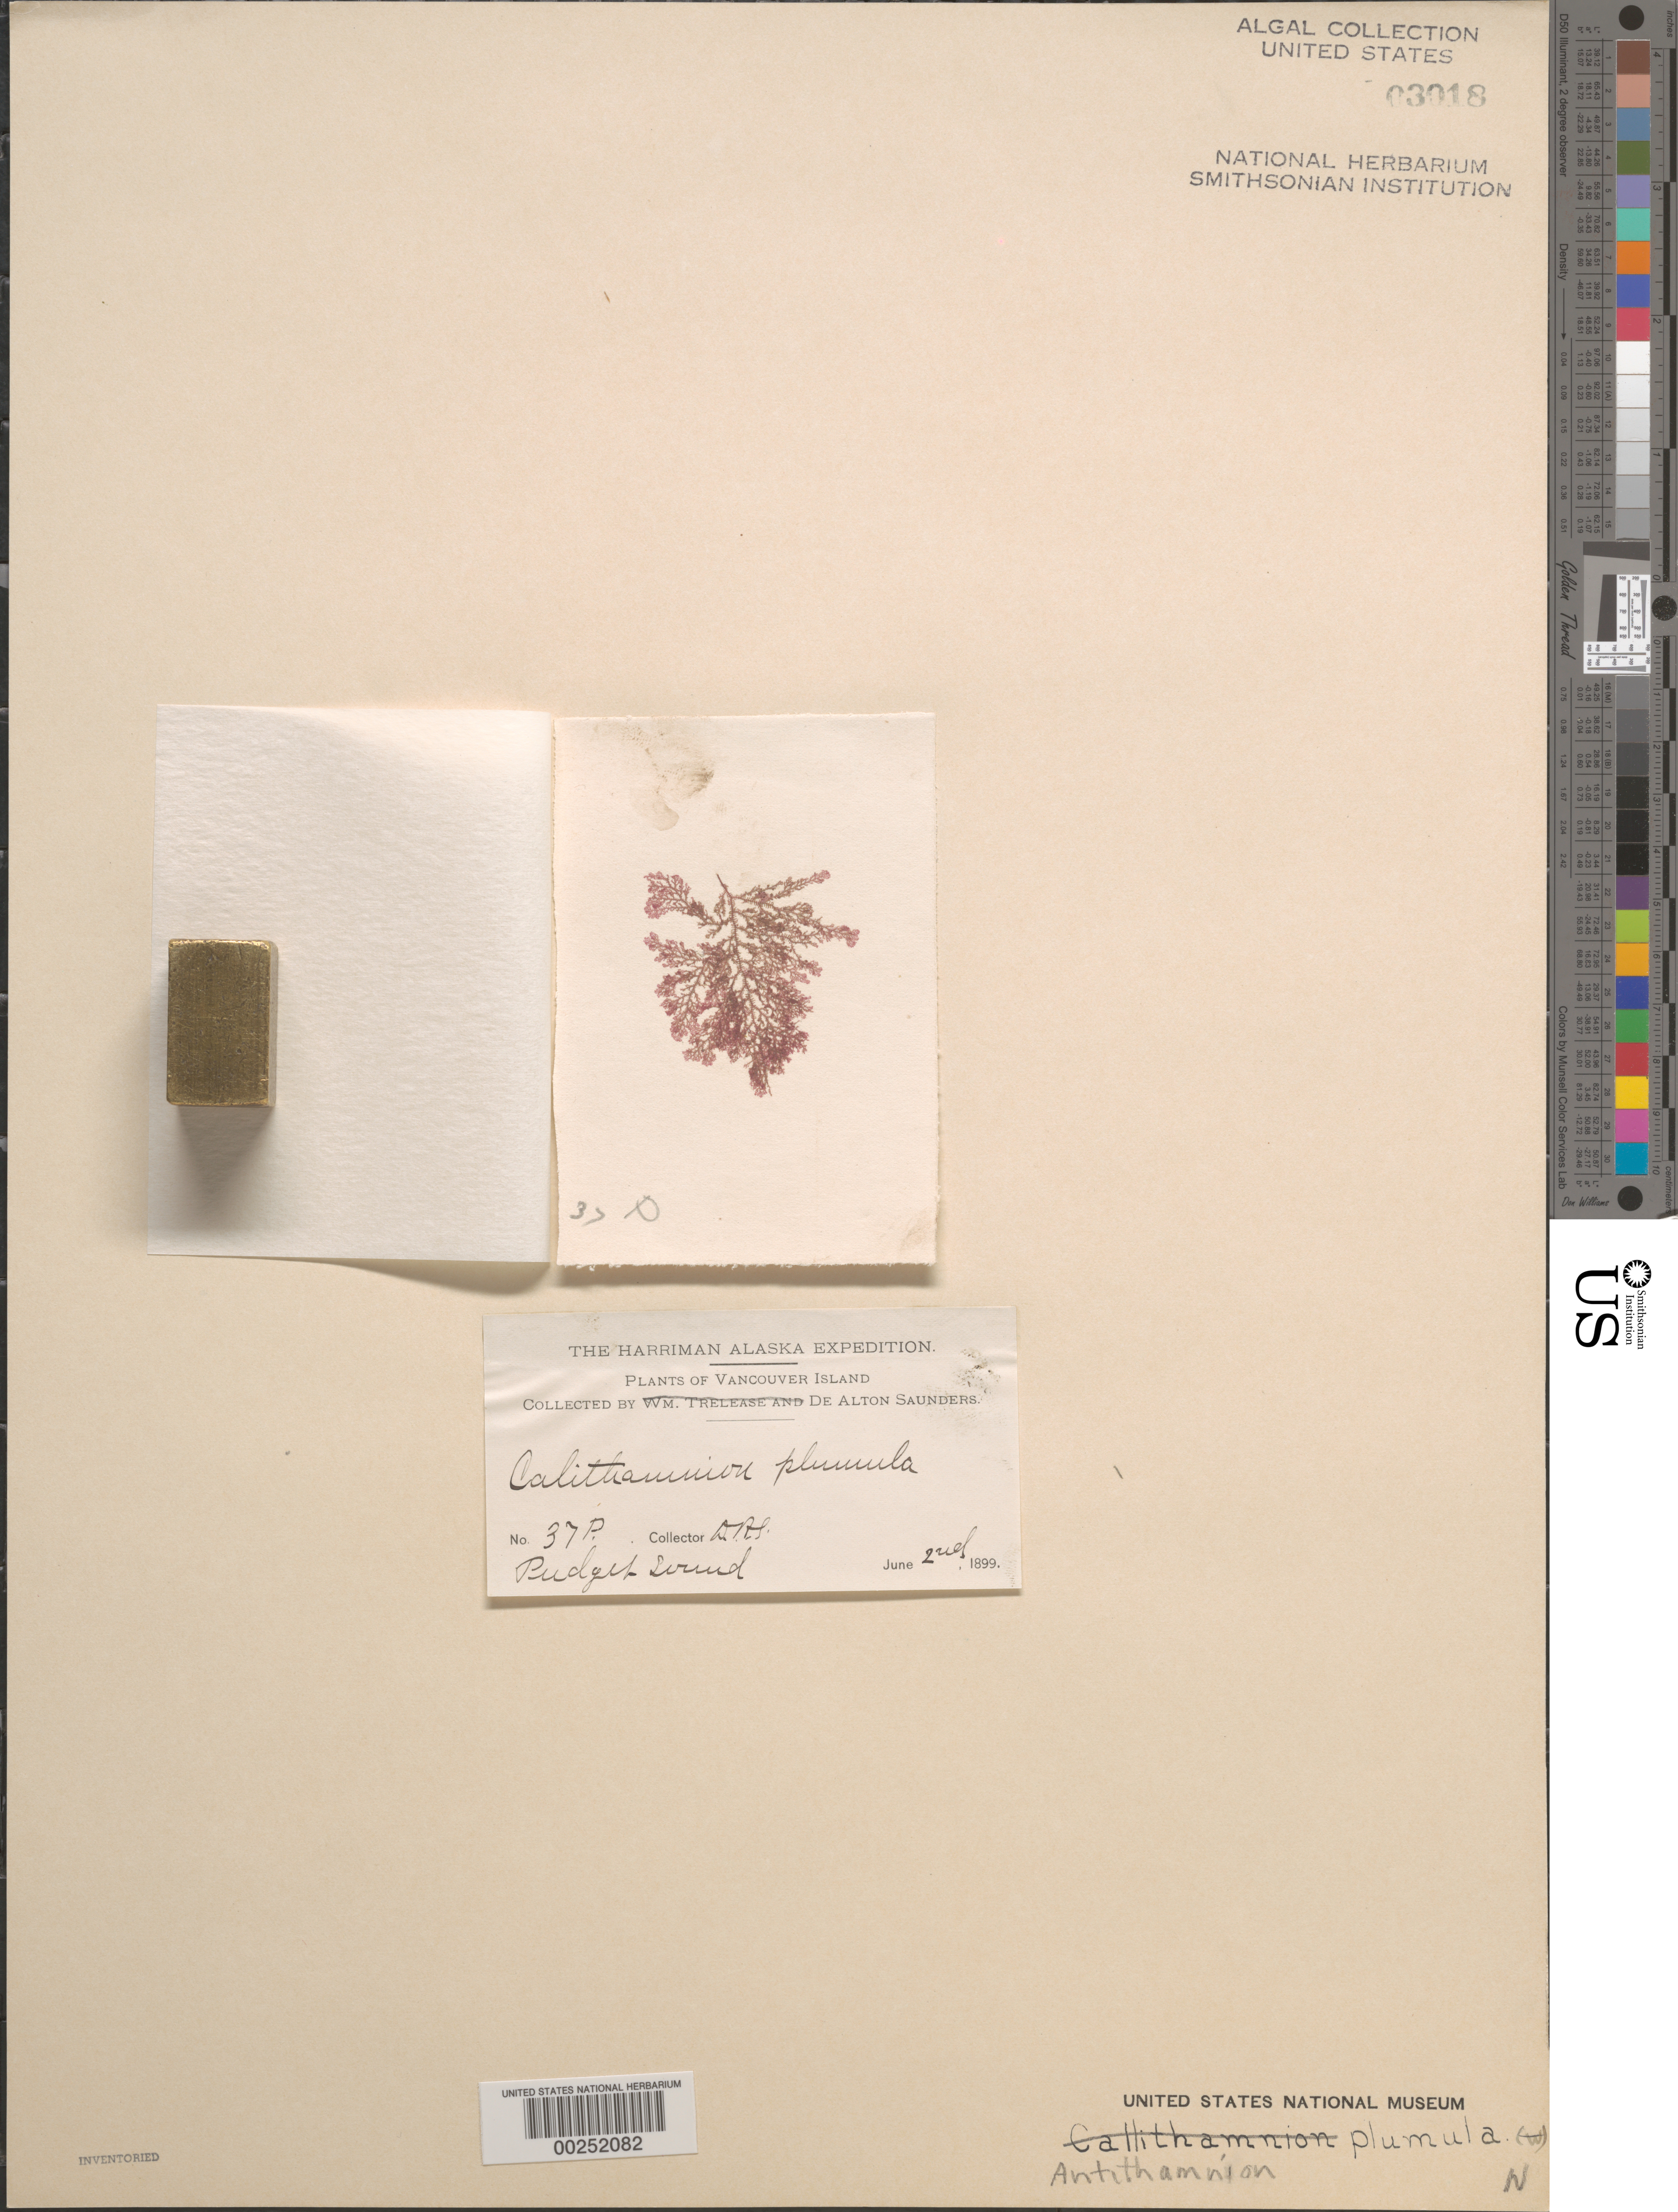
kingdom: Plantae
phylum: Rhodophyta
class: Florideophyceae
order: Ceramiales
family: Ceramiaceae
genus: Pterothamnion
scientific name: Pterothamnion plumula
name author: (J. Ellis) Näg.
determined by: Algae name updating Project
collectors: D. Saunders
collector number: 37p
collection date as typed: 02 Jun 1899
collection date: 1899-06-02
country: Canada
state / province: British Columbia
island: Vancouver Island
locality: Puget Sound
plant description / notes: Harriman Alaska Expedition, 1899, as Callithamnion plumula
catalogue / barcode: US 3018